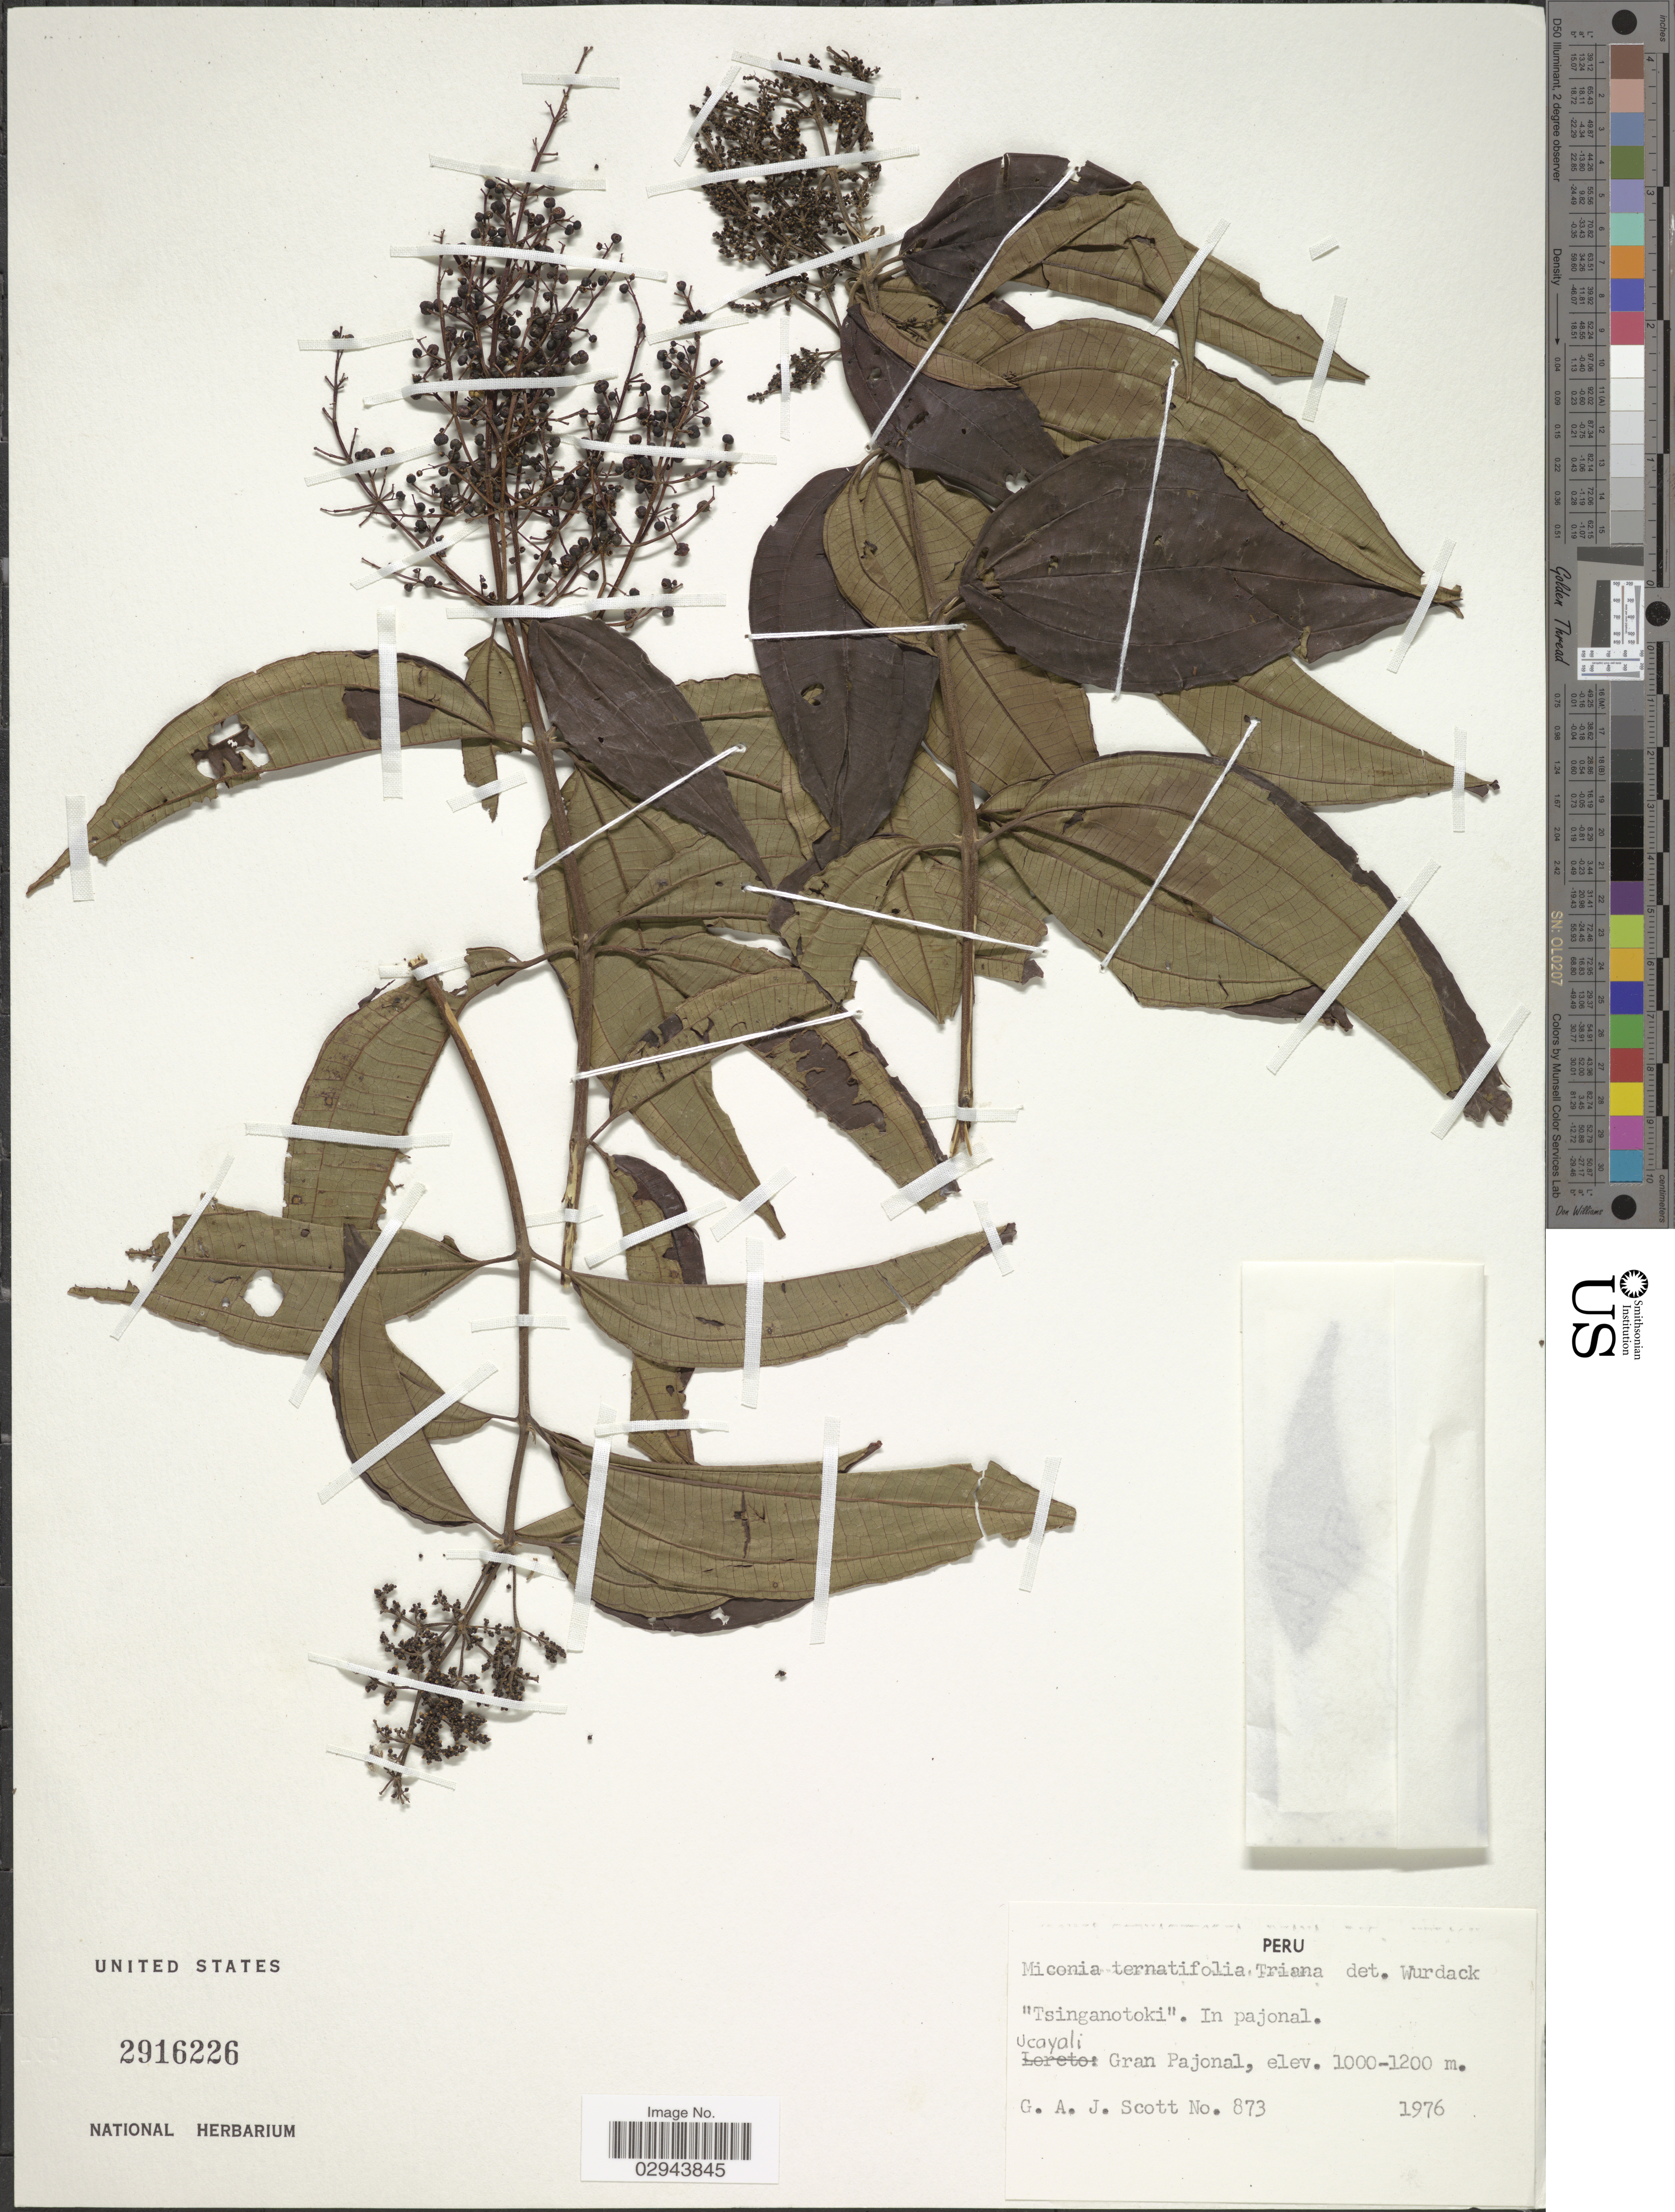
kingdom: Plantae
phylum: Tracheophyta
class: Magnoliopsida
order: Myrtales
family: Melastomataceae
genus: Miconia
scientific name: Miconia ternatifolia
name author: Triana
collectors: G. Scott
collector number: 873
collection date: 1976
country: Peru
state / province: Ucayali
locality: Gran Pajonal.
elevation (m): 1000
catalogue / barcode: US 2916226